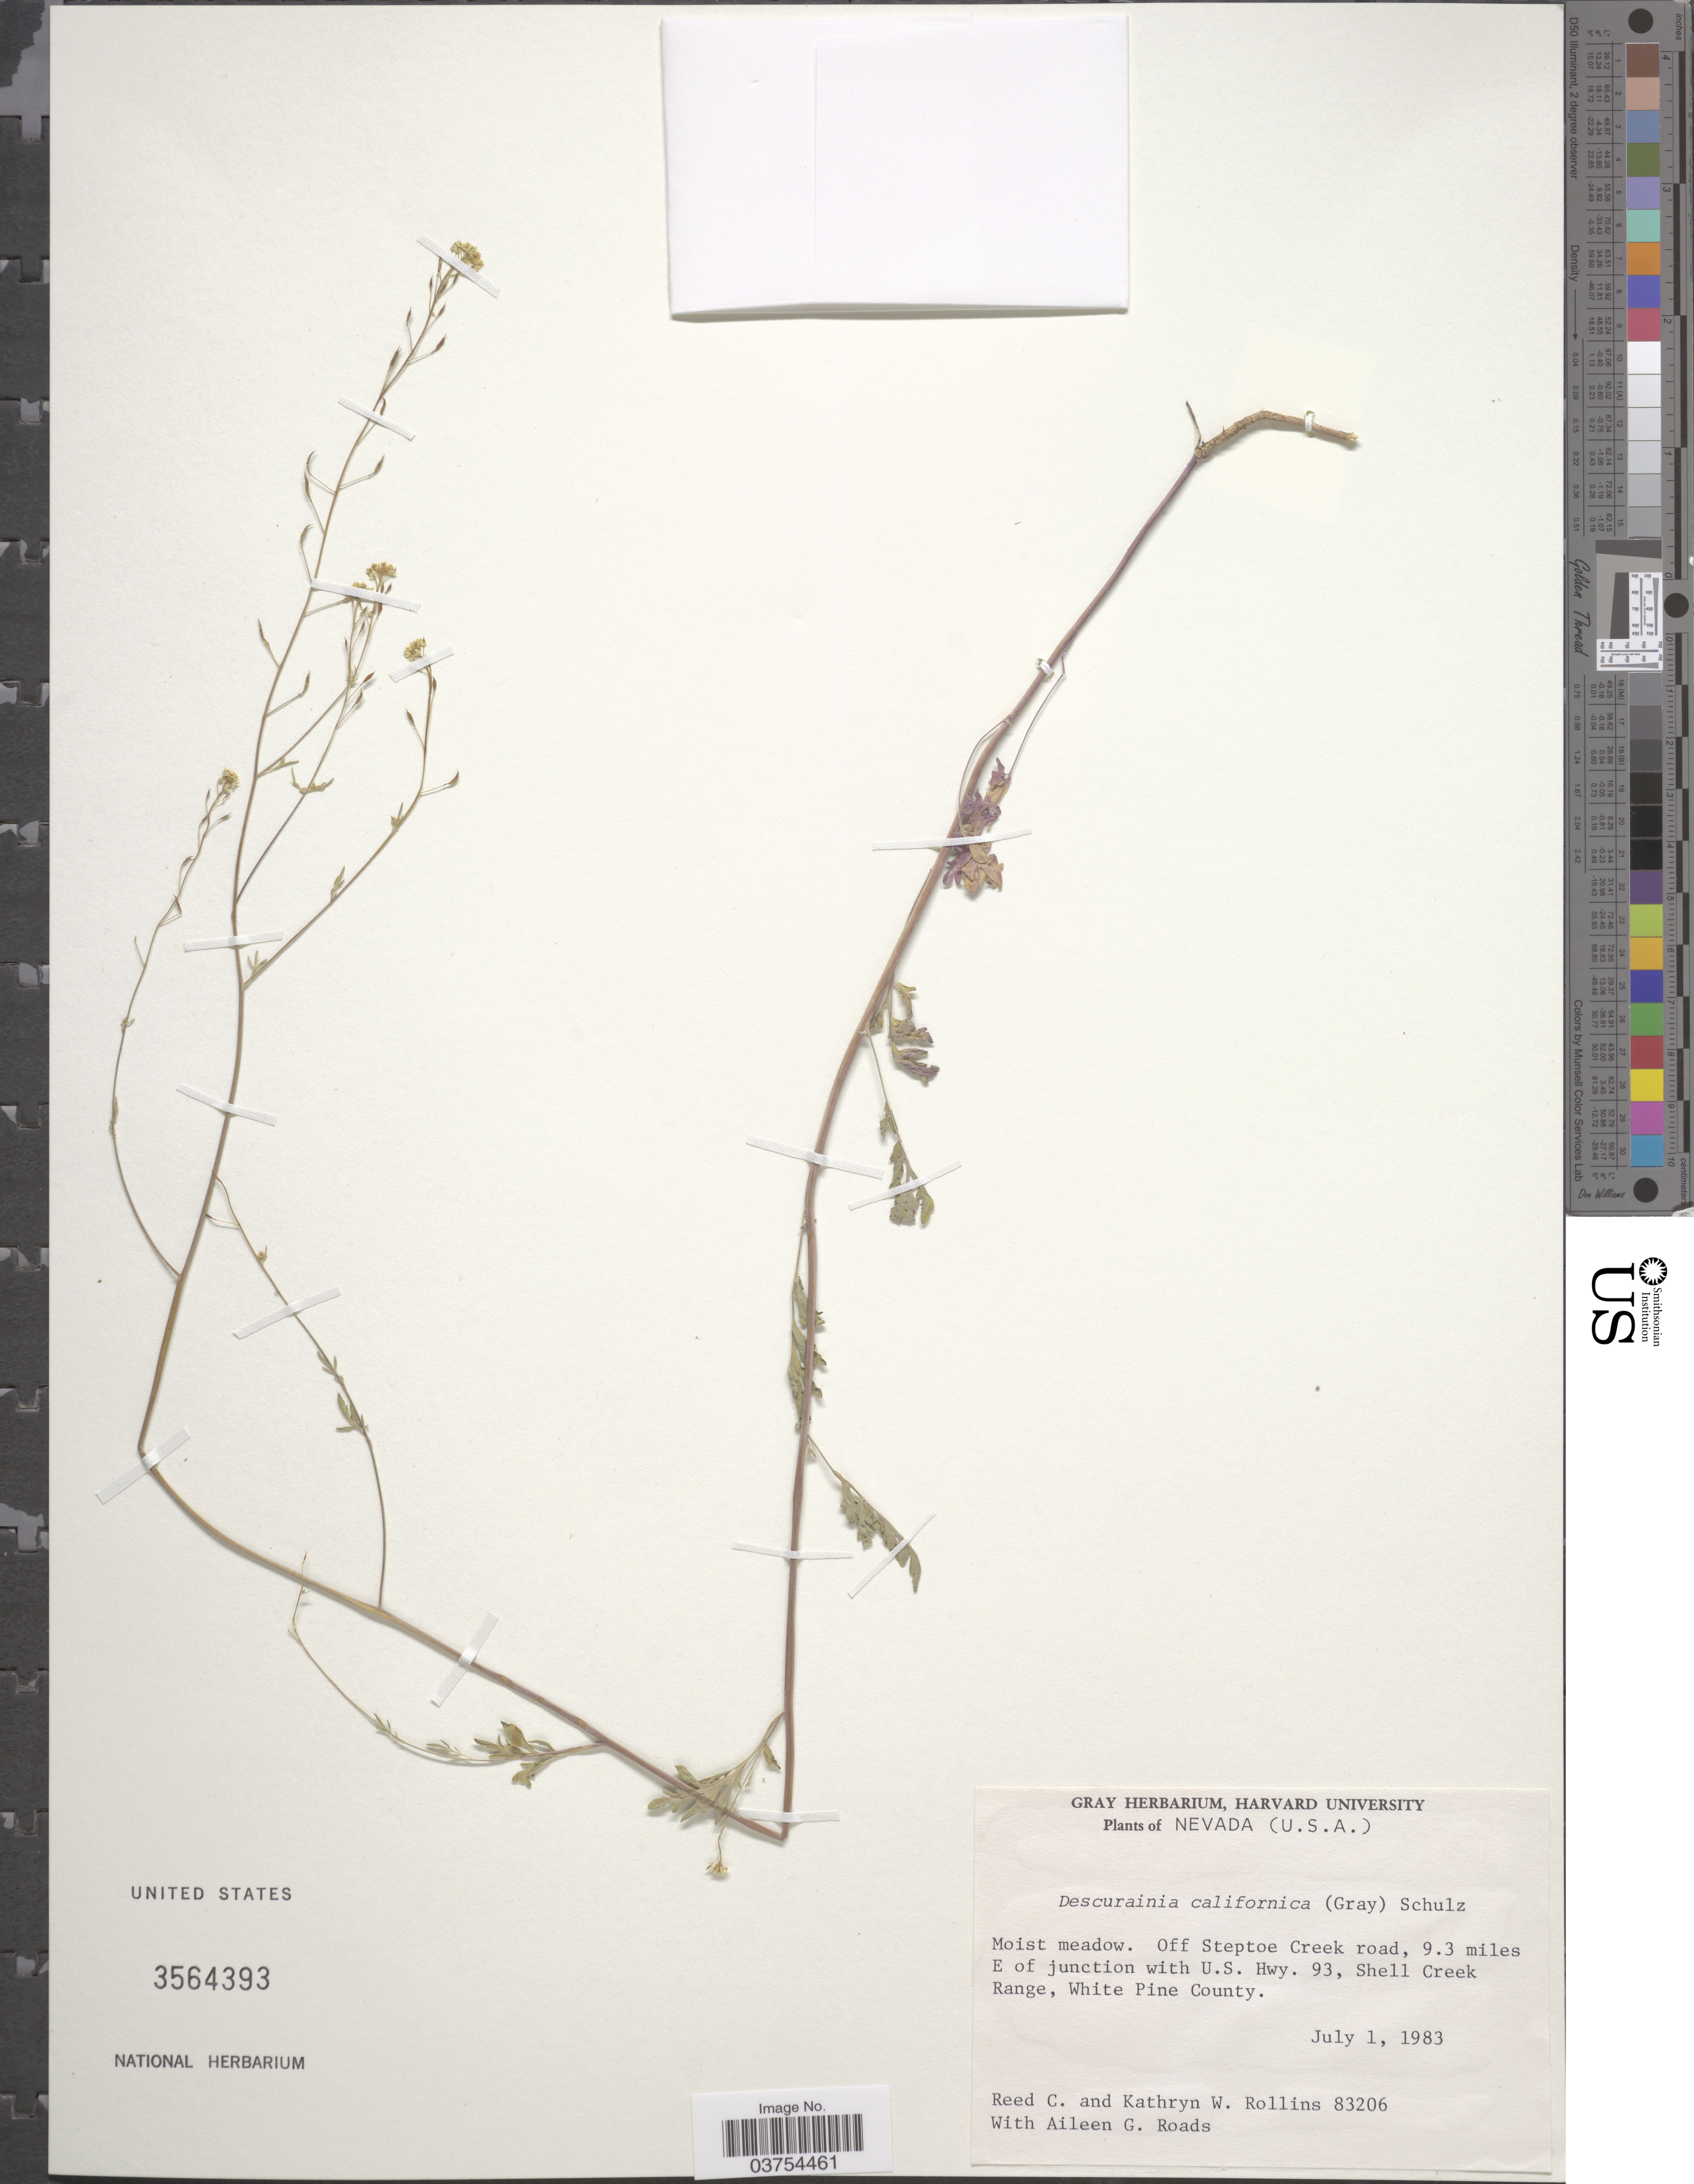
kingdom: Plantae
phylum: Tracheophyta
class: Magnoliopsida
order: Brassicales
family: Brassicaceae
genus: Descurainia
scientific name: Descurainia californica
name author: (A. Gray) O.E. Schulz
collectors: R. C. Rollins, K. W. Rollins & A. Roads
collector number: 83206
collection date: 1983-07-01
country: United States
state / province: Nevada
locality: Off Steptoe Creek road, 9.3 miles E of junctioin with U.S. Hwy. 93, Shell Creek Range, White Pine County.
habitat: moist meadow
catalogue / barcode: US 3564393